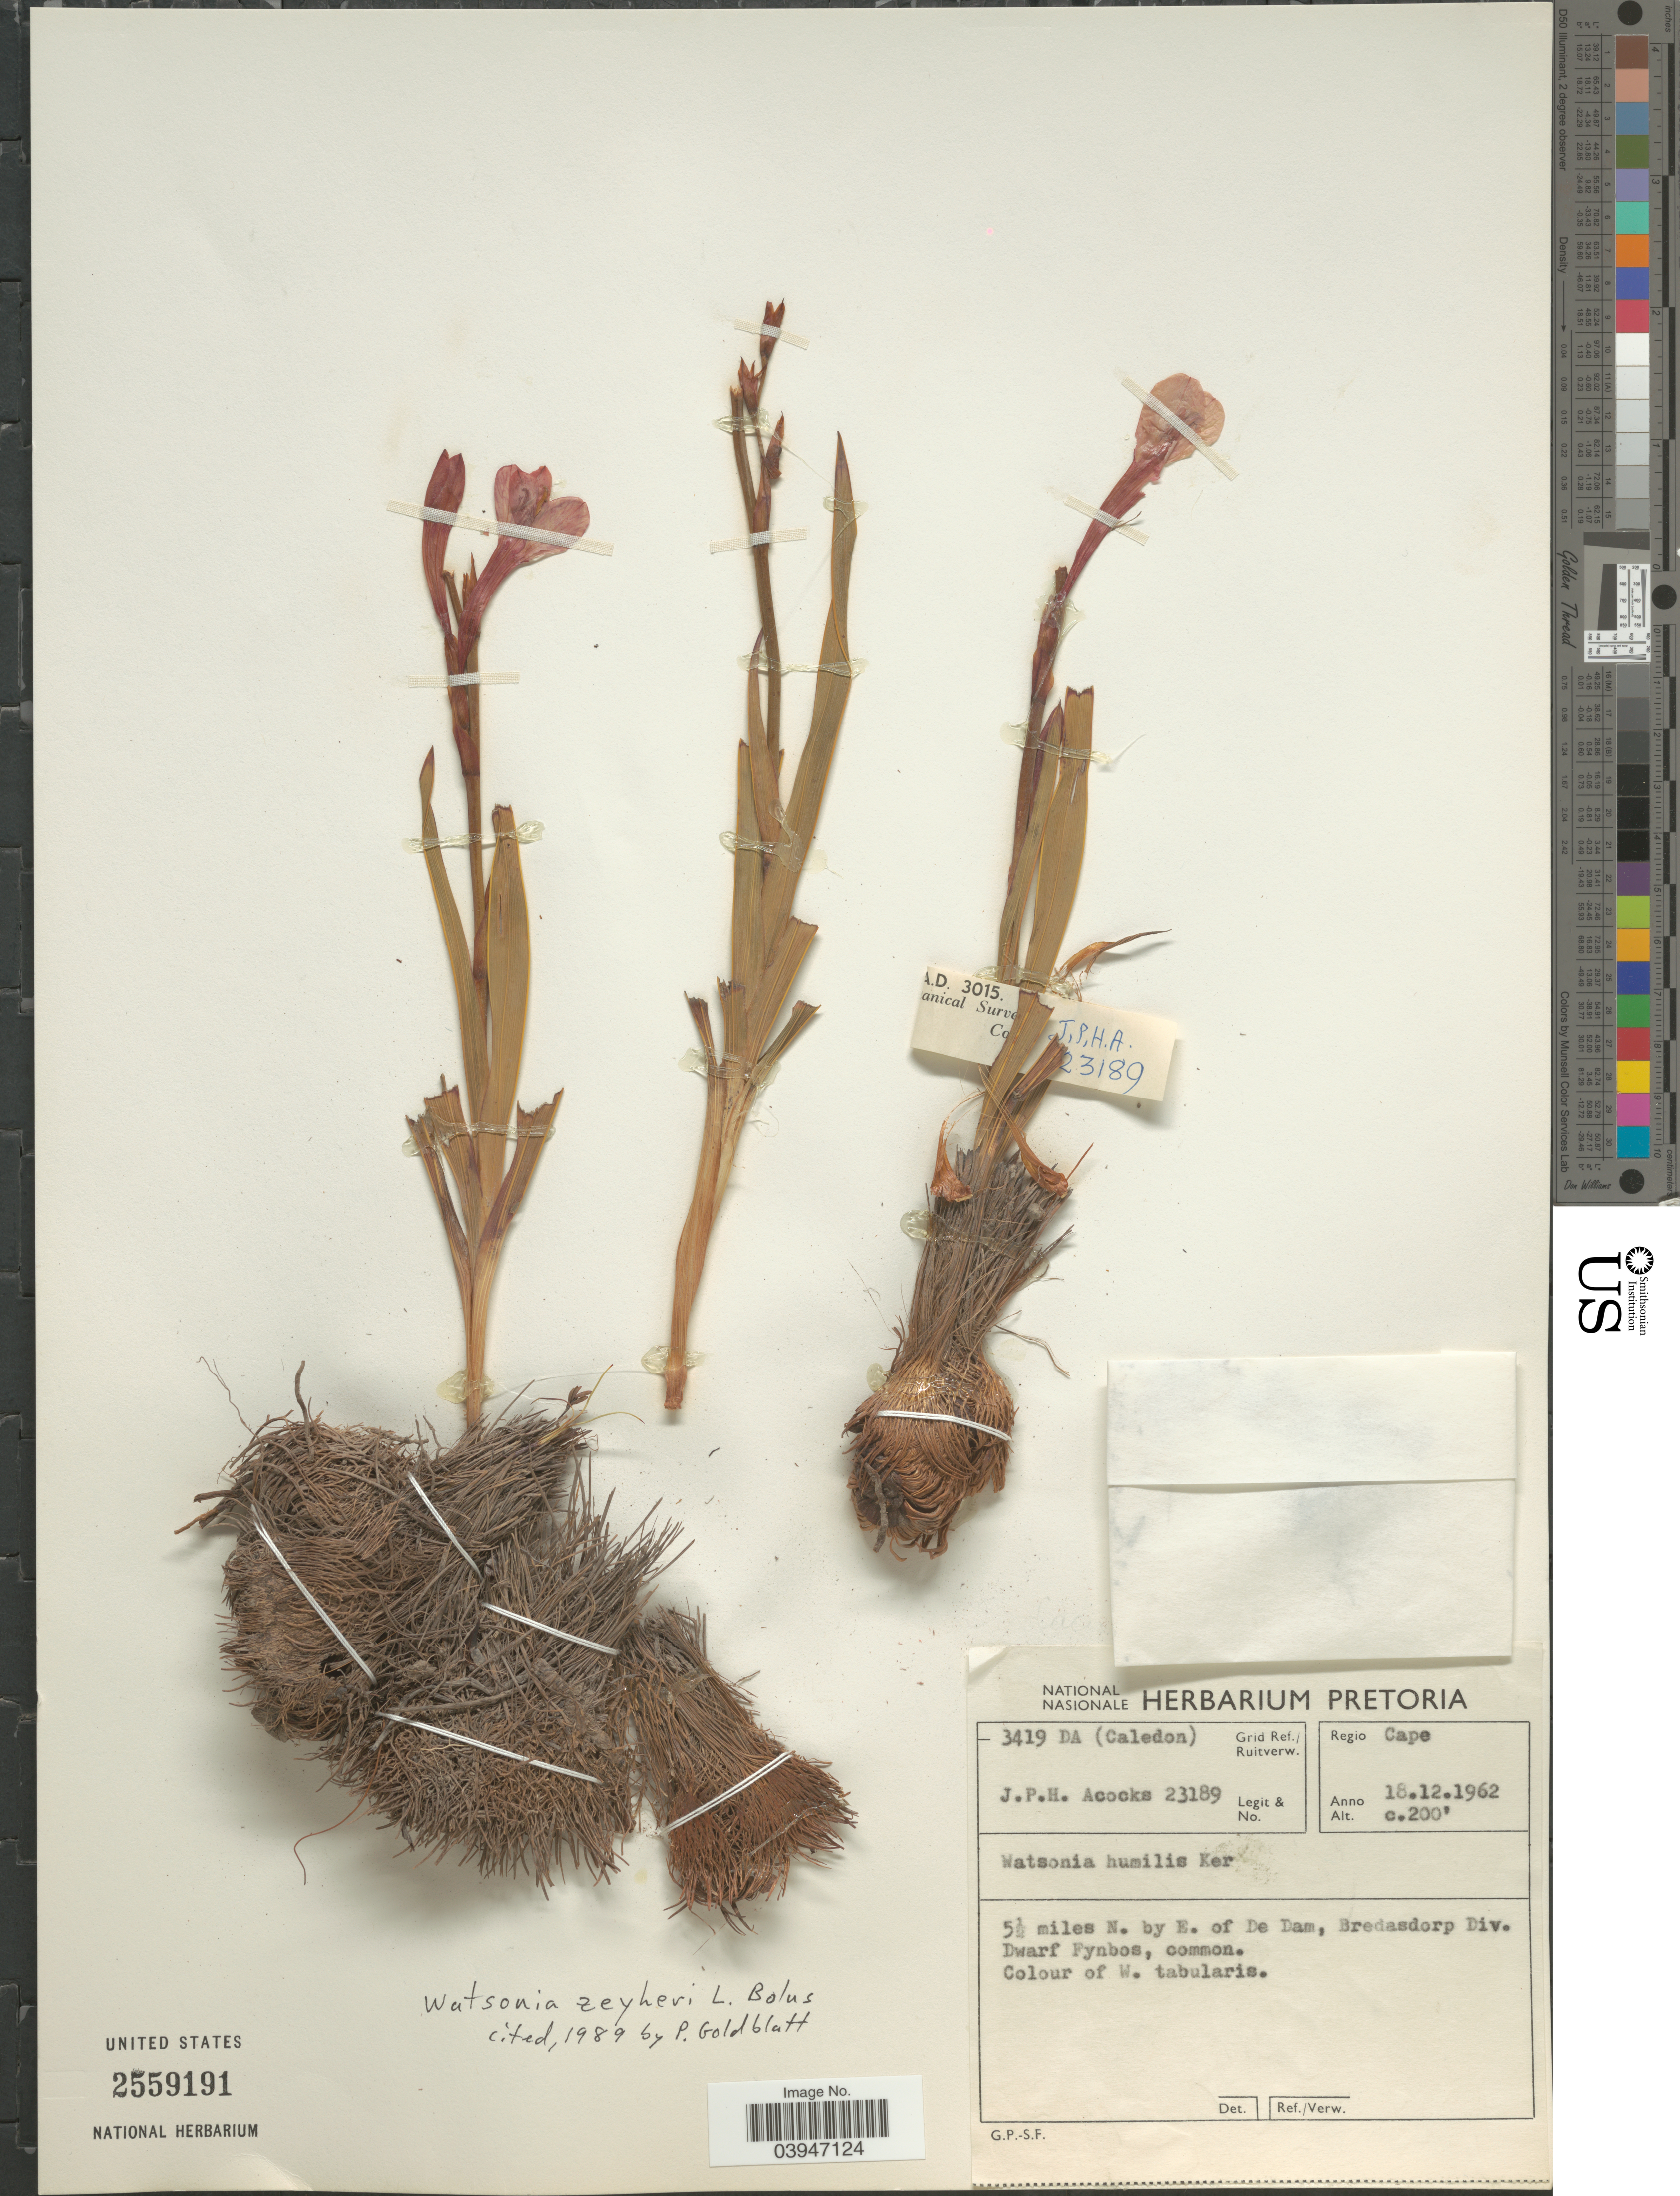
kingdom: Plantae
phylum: Tracheophyta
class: Liliopsida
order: Asparagales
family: Iridaceae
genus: Watsonia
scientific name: Watsonia zeyheri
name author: L. Bolus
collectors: J. P. Acocks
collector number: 23189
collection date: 1962-12-18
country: South Africa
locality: Grid Ref./ Ruitverw. 3419 DA (Caledon). Regio Cape. 5½ miles N. by E. of De Dam, Bredasdorp Div.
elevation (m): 61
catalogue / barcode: US 2559191